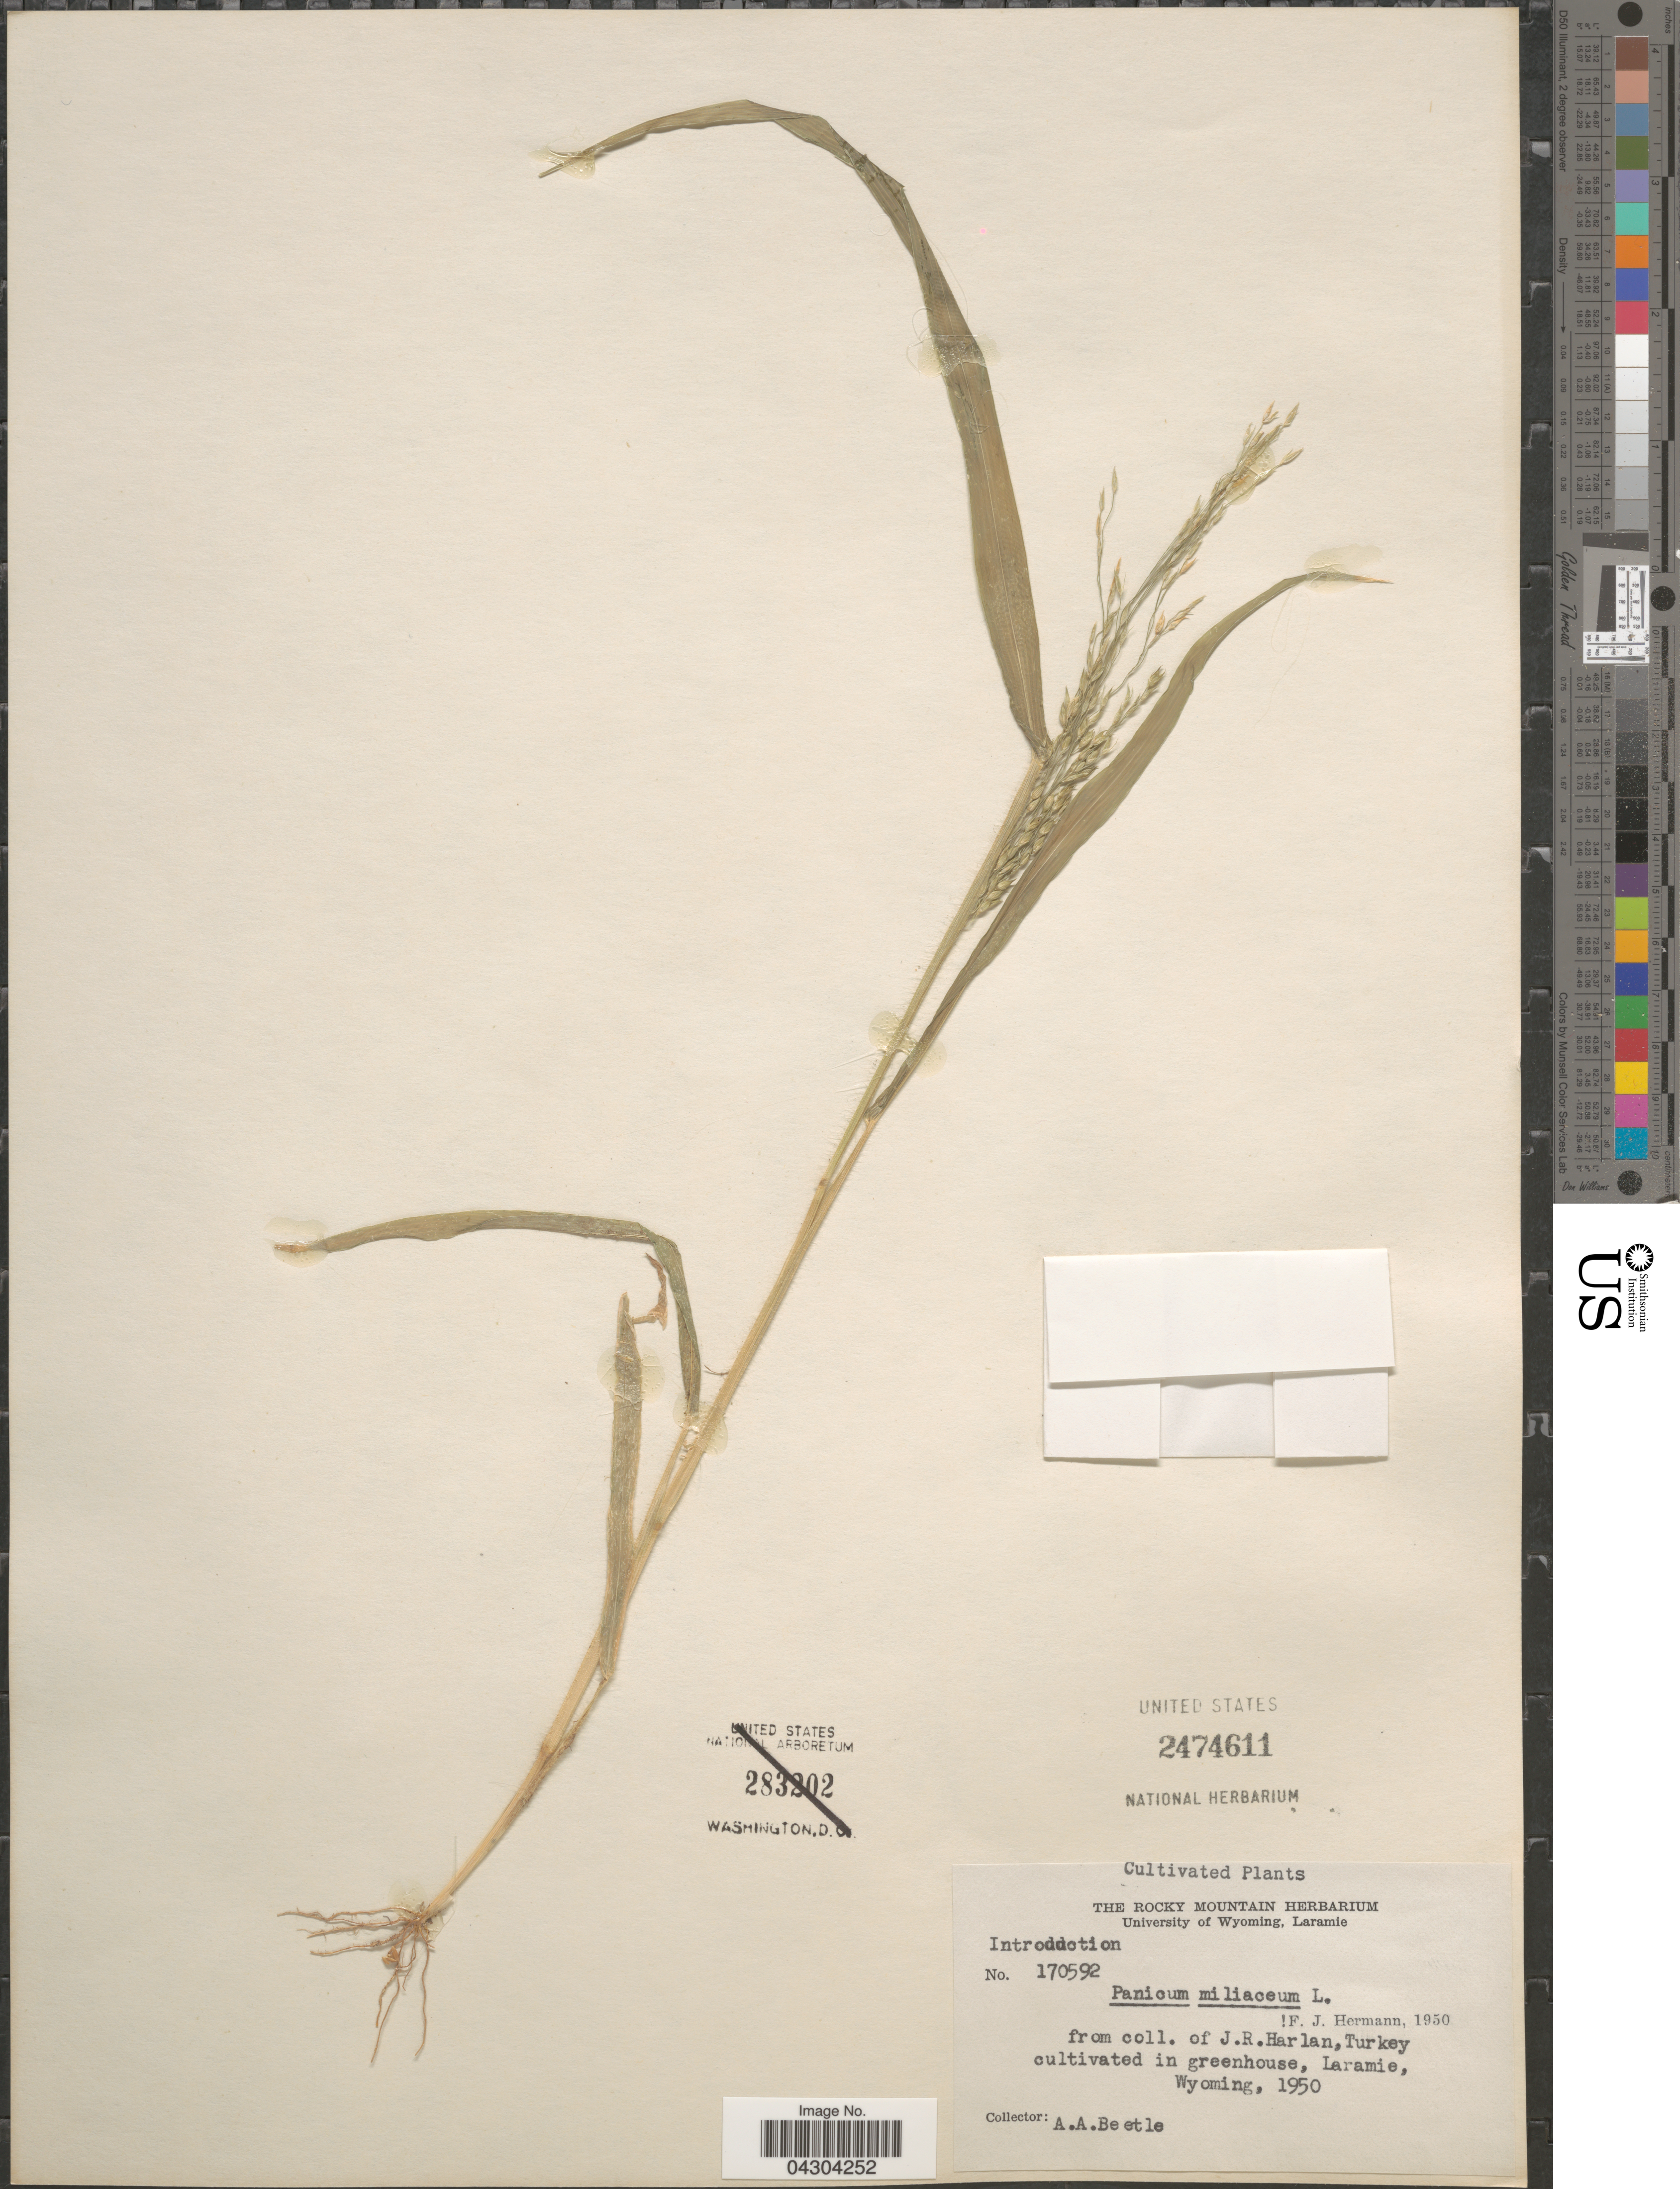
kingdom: Plantae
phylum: Tracheophyta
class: Liliopsida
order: Poales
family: Poaceae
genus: Panicum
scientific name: Panicum miliaceum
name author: L.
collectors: A. A. Beetle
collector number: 170592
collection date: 1950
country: United States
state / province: Wyoming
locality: In greenhouse, Laramie.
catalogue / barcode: US 2474611